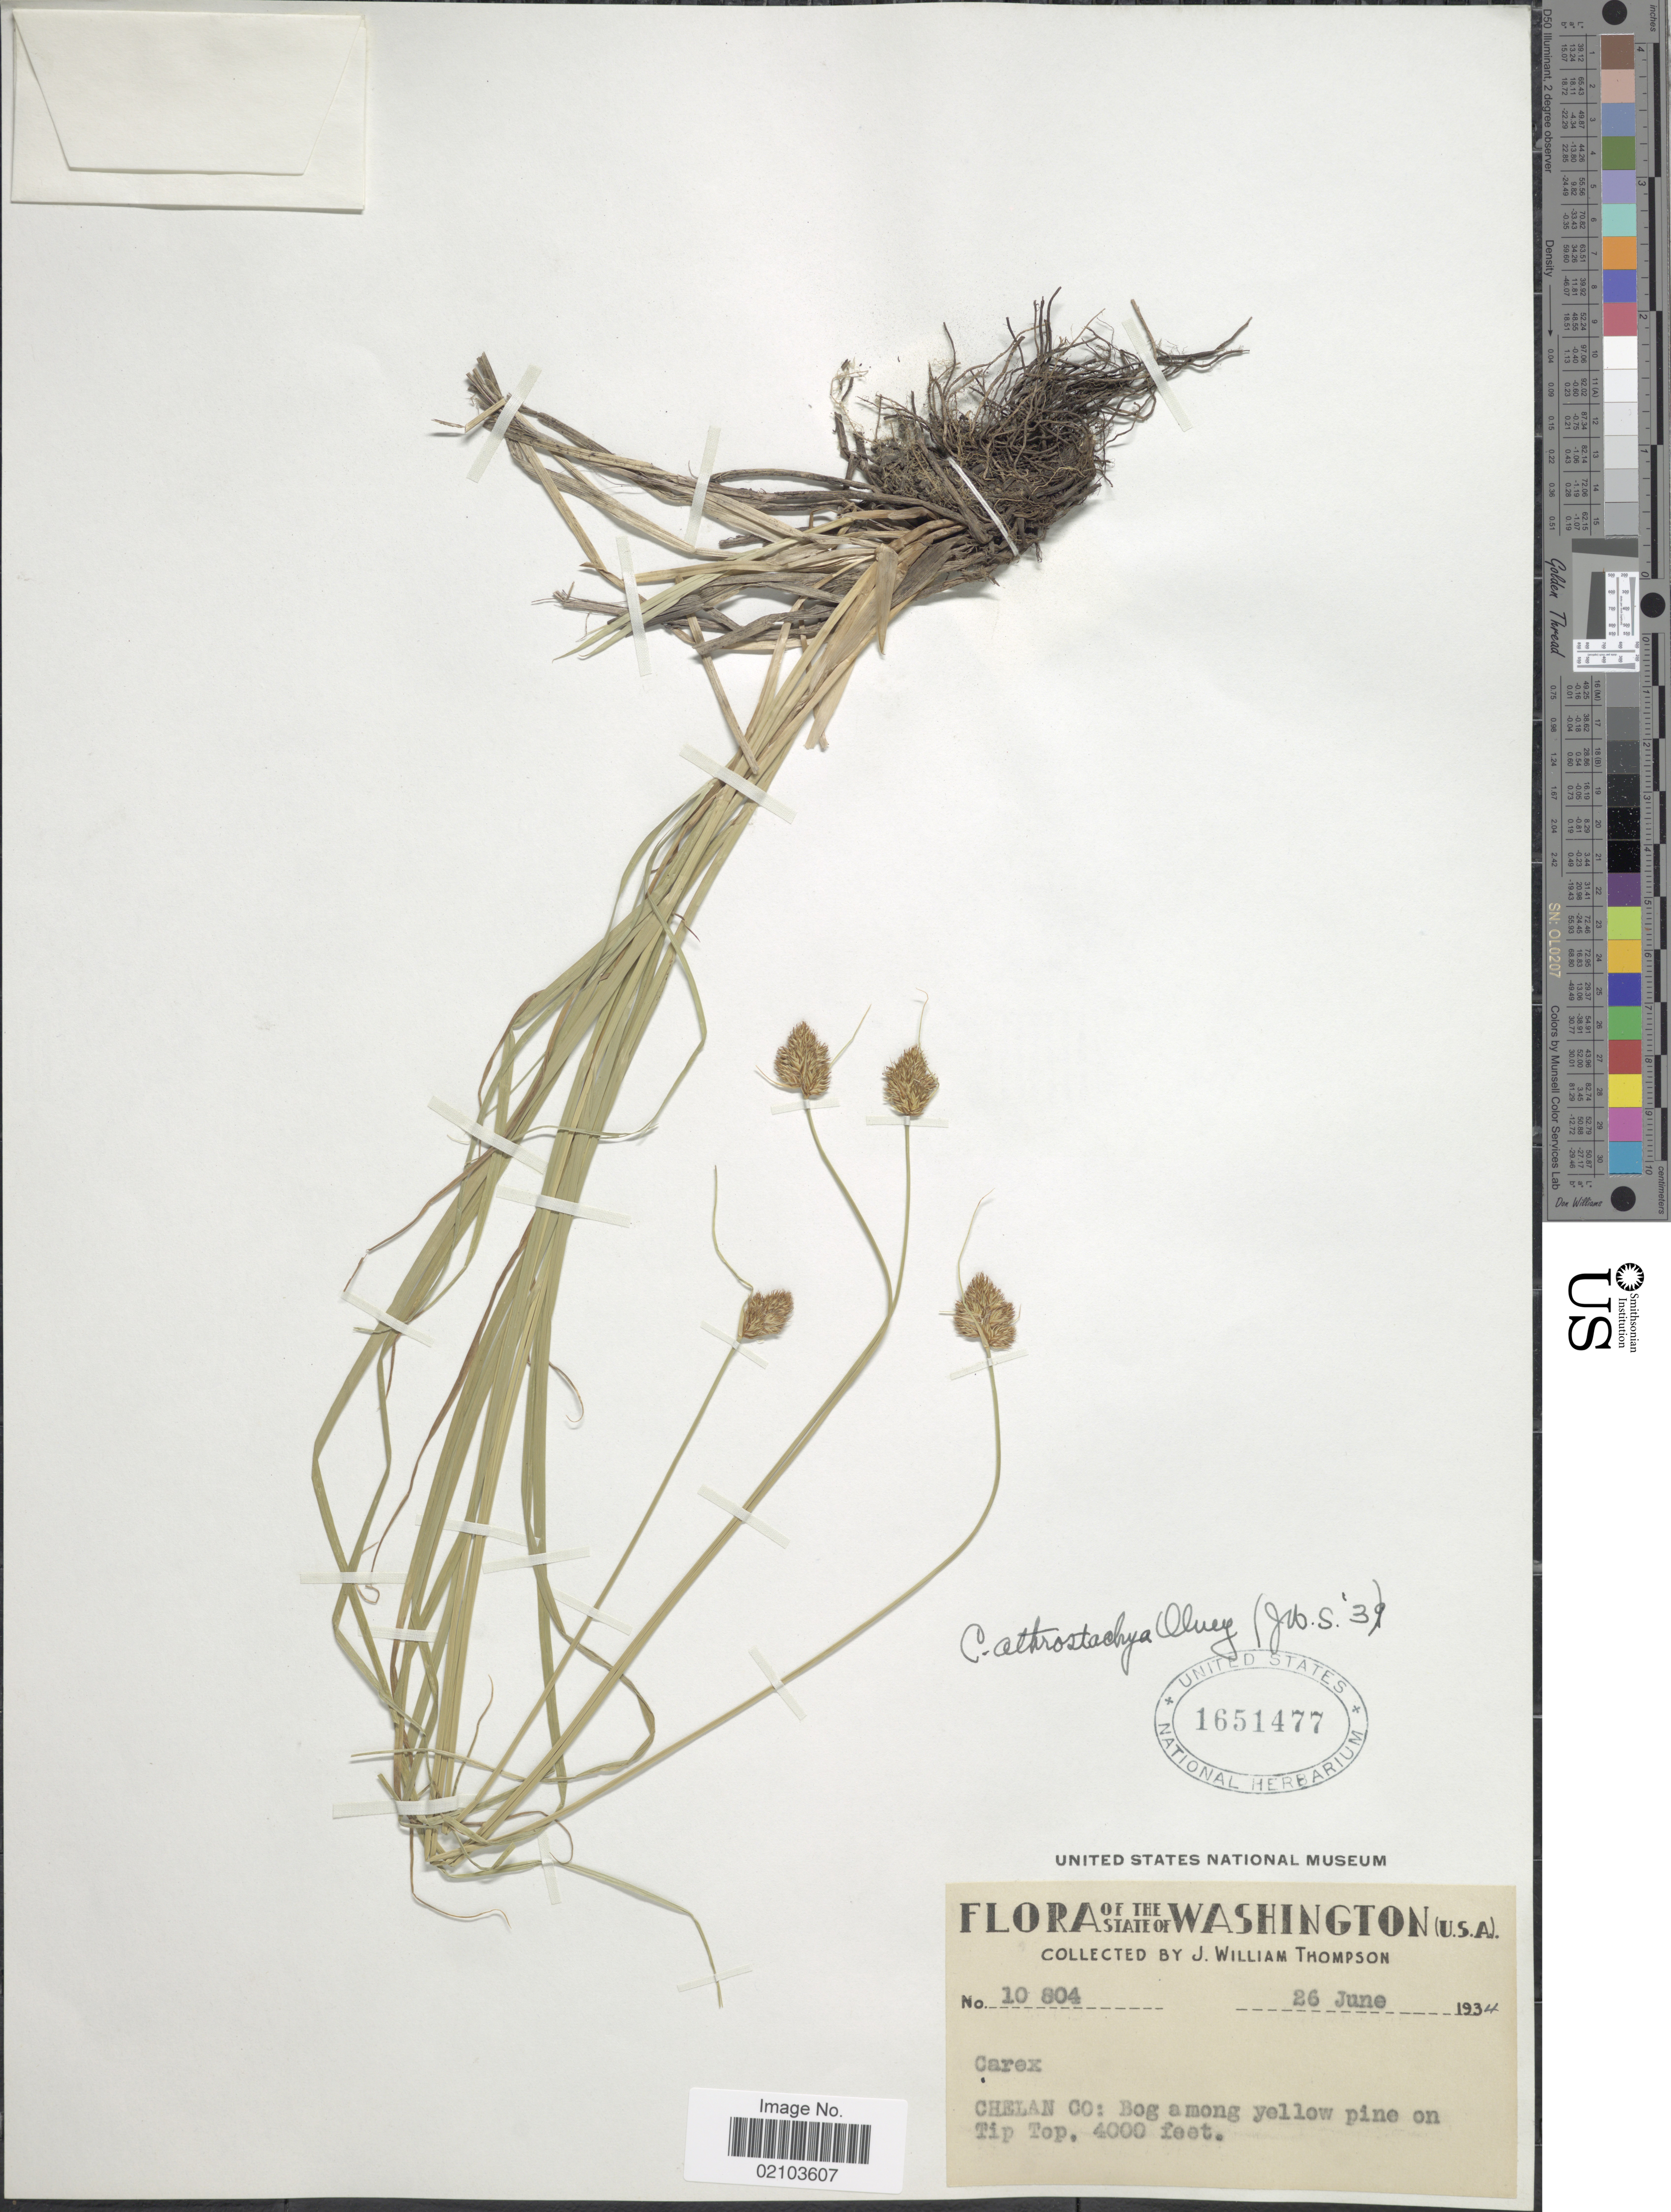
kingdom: Plantae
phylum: Tracheophyta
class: Liliopsida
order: Poales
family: Cyperaceae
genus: Carex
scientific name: Carex athrostachya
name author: Olney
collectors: J. W. Thompson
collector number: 10804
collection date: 1934-06-26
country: United States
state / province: Washington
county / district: Chelan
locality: Chelan Co: Tip Top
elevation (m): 1219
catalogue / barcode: US 1651477